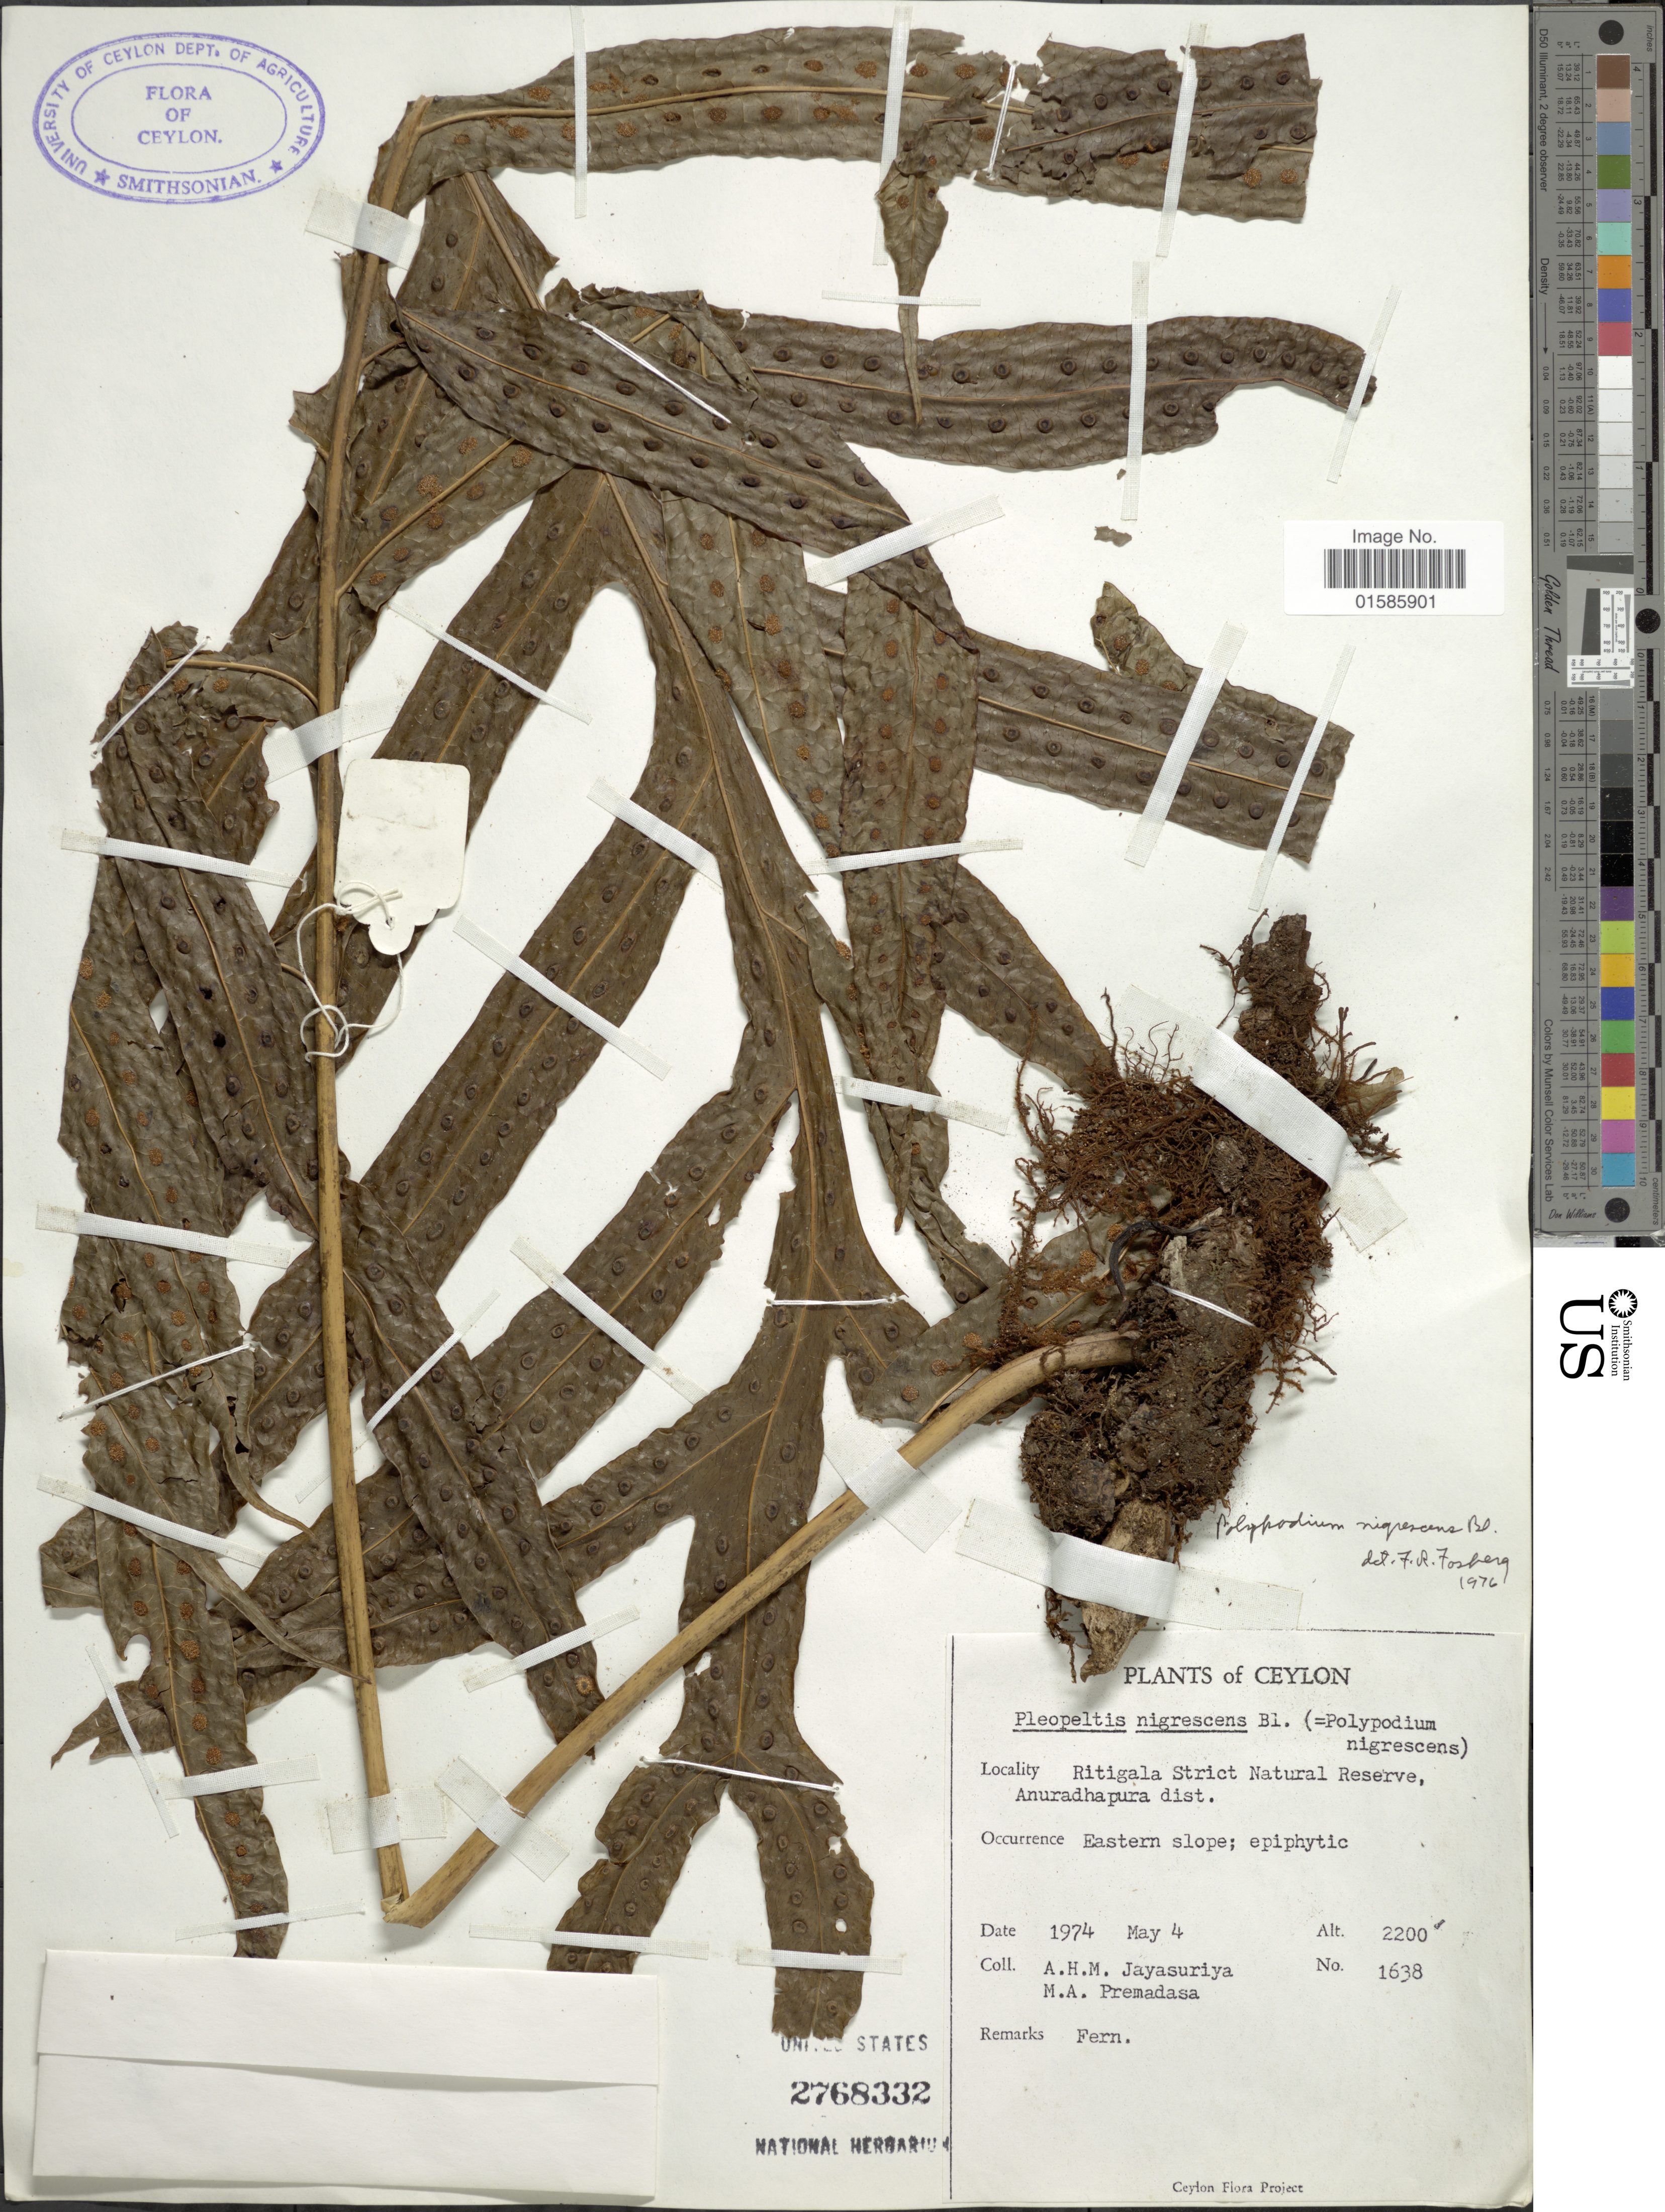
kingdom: Plantae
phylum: Tracheophyta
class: Polypodiopsida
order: Polypodiales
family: Polypodiaceae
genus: Microsorum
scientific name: Microsorum nigrescens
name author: (Blume) Copel.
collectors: A. H. Jayasuriya & M. Premadasa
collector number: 1638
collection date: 1974-05-04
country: Sri Lanka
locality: Ceylon, Ritigala Strict Natural Reserve, Anuradhapura District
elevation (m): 671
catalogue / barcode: US 2768332